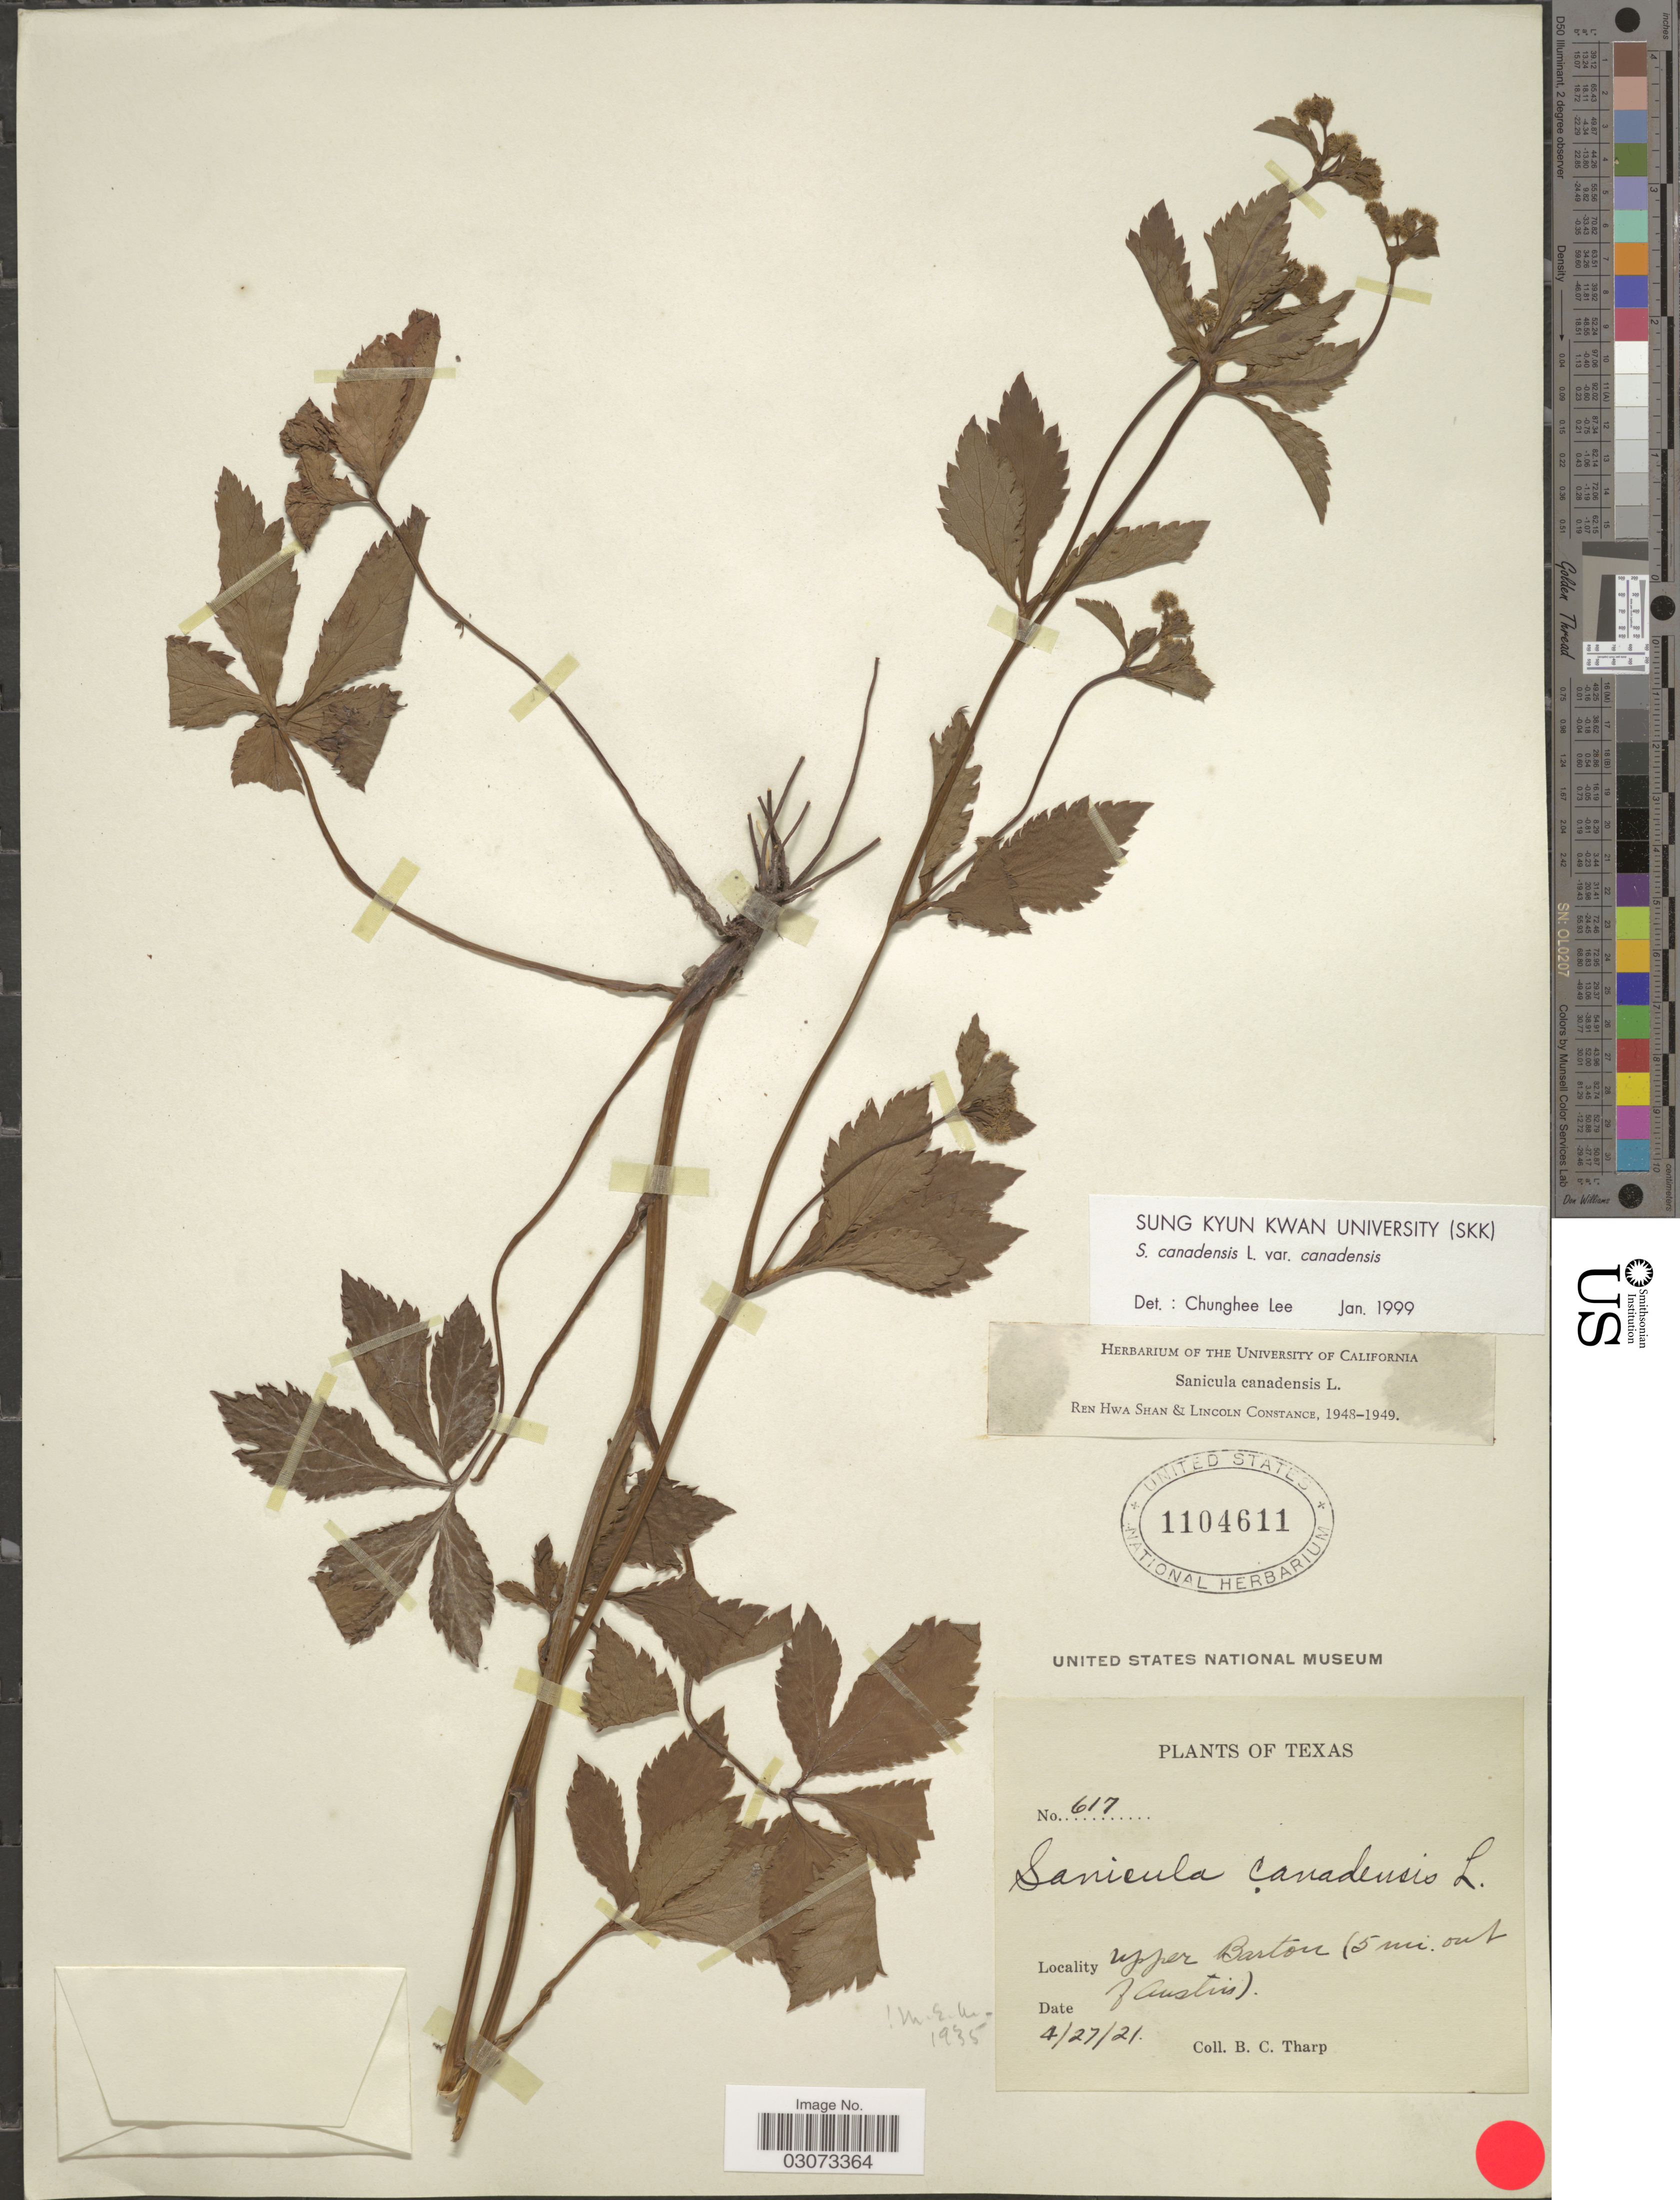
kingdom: Plantae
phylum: Tracheophyta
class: Magnoliopsida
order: Apiales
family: Apiaceae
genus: Sanicula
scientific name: Sanicula canadensis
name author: L.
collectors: B. C. Tharp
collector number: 617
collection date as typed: Transcribed d/m/y: 27/4/21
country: United States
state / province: Texas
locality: Upper Barton (5 mi. out of Austin).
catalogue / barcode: US 1104611